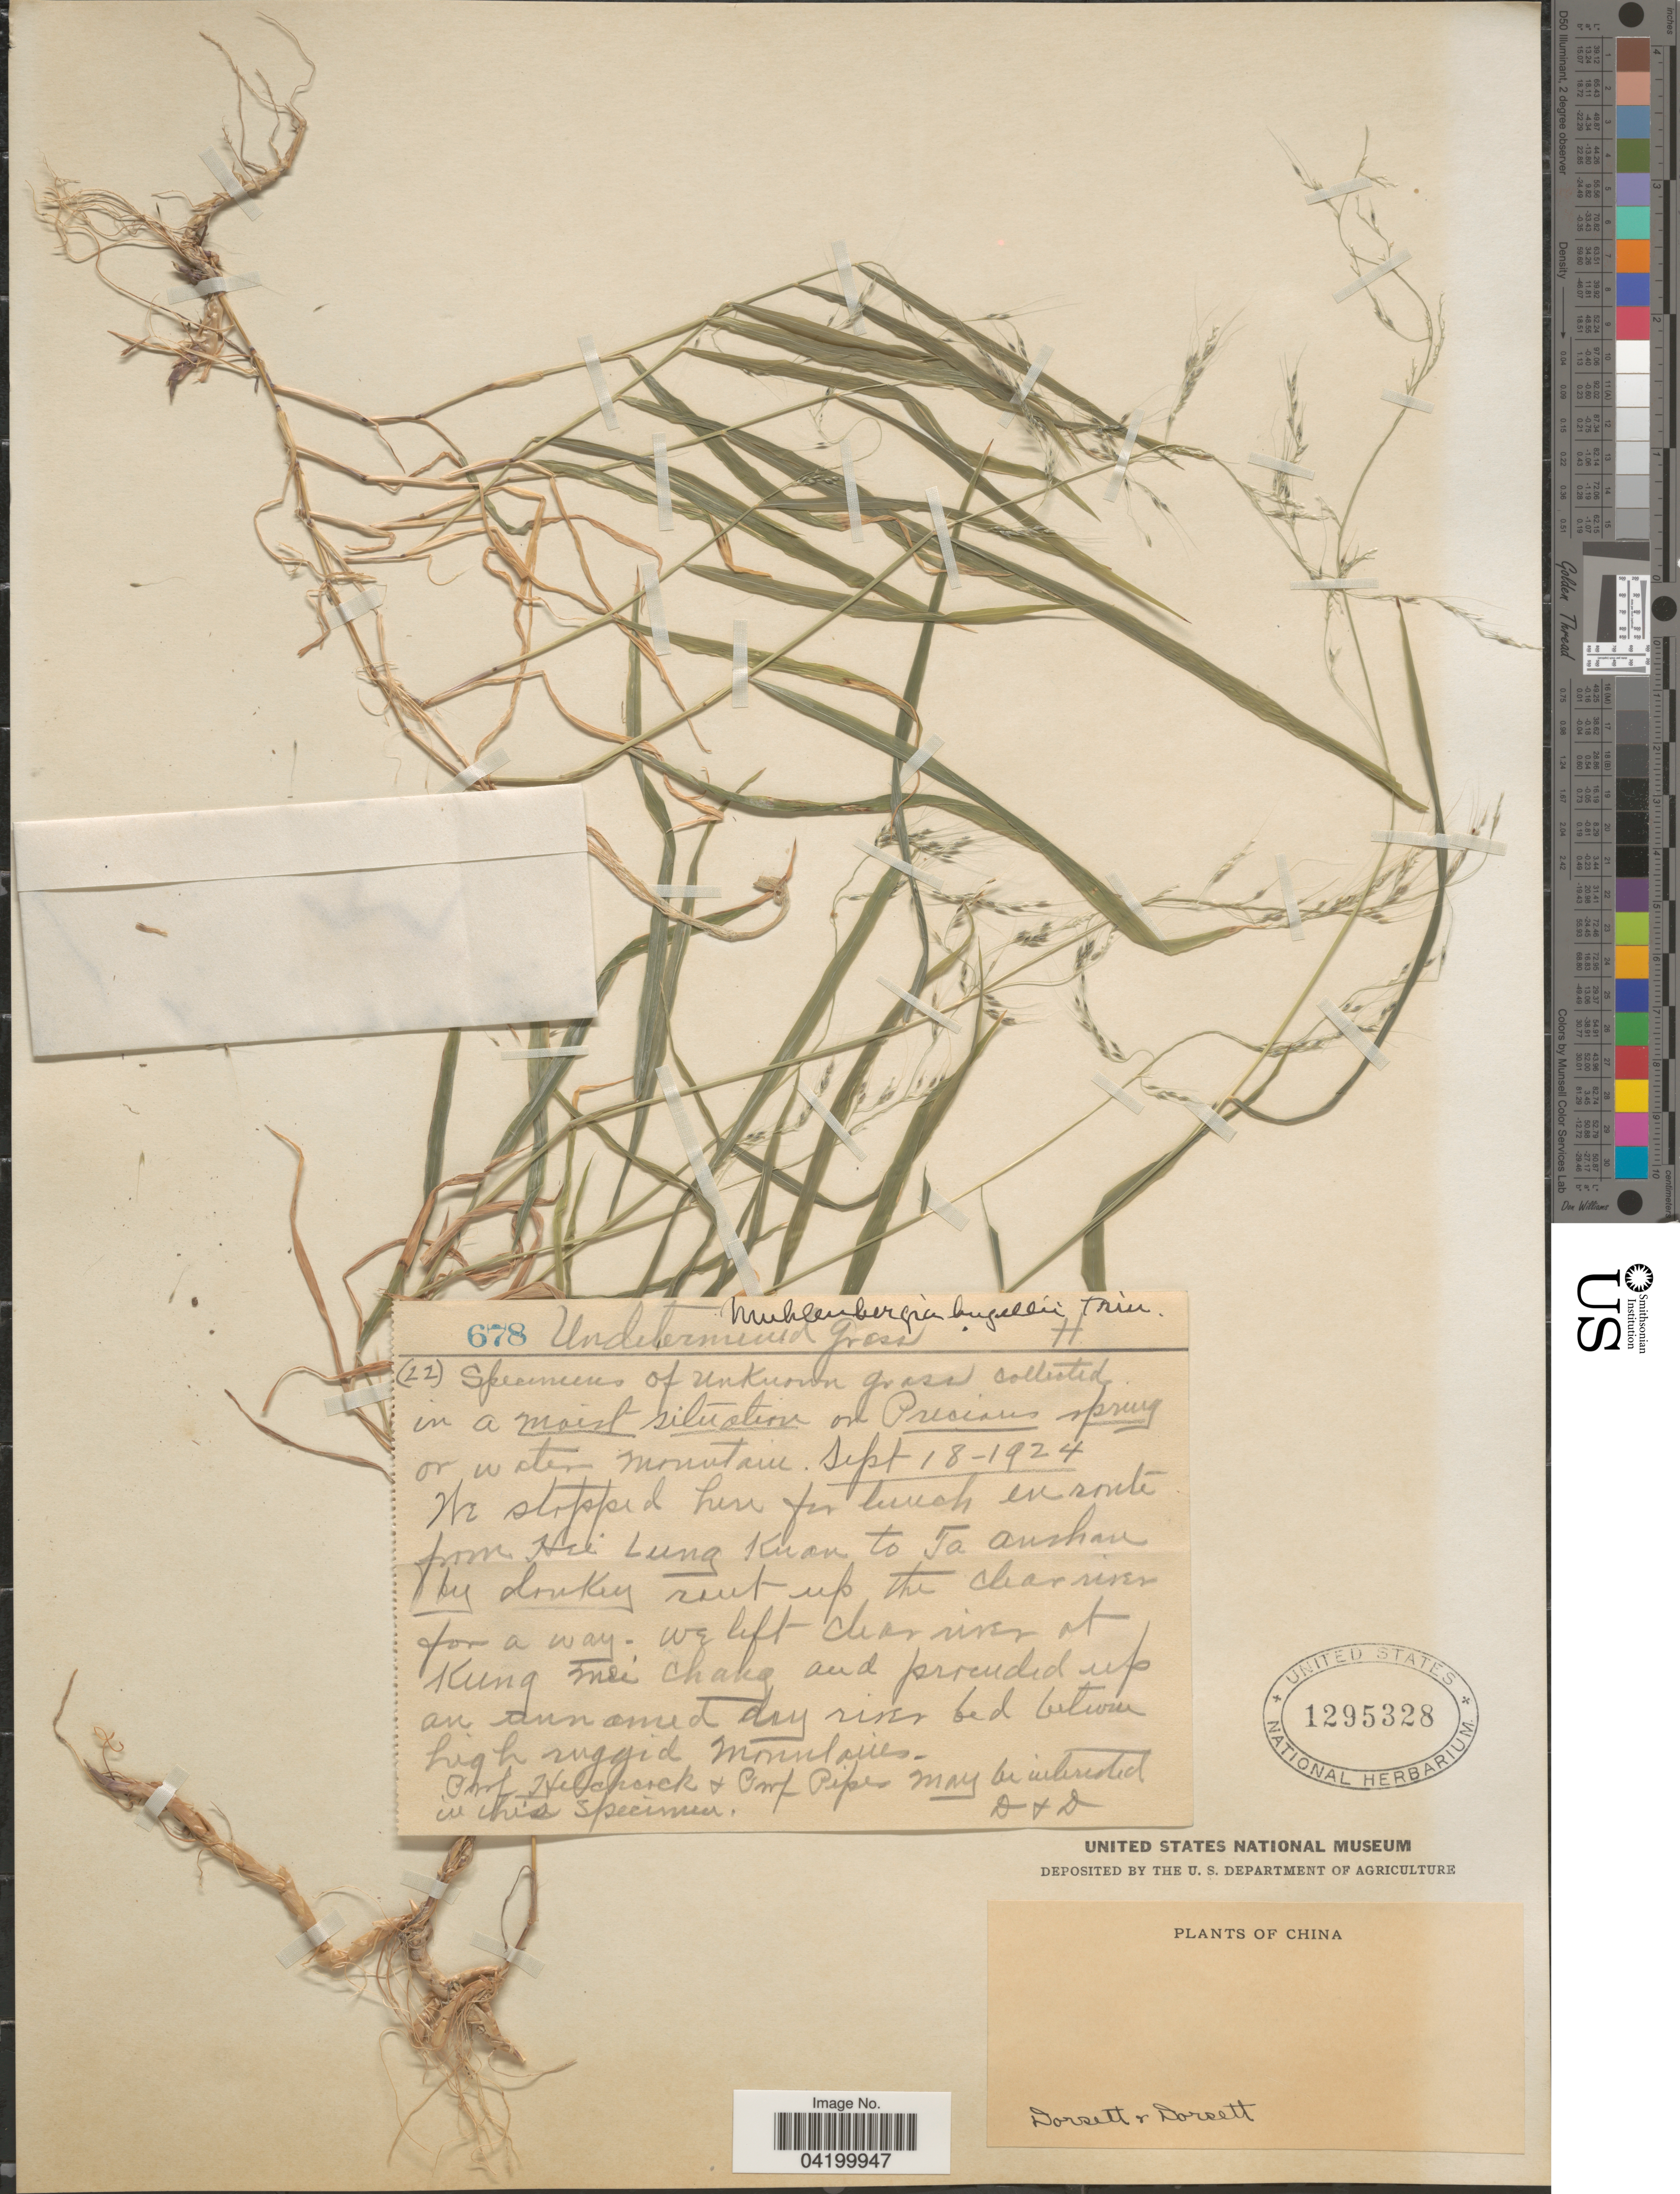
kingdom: Plantae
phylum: Tracheophyta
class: Liliopsida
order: Poales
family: Poaceae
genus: Muhlenbergia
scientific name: Muhlenbergia huegelii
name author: Trin.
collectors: -- Dorsett & -- Dorsett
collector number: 678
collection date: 1924-09-18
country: China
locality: In a moist situation on Precious spring or water mountain.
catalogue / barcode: US 1295328